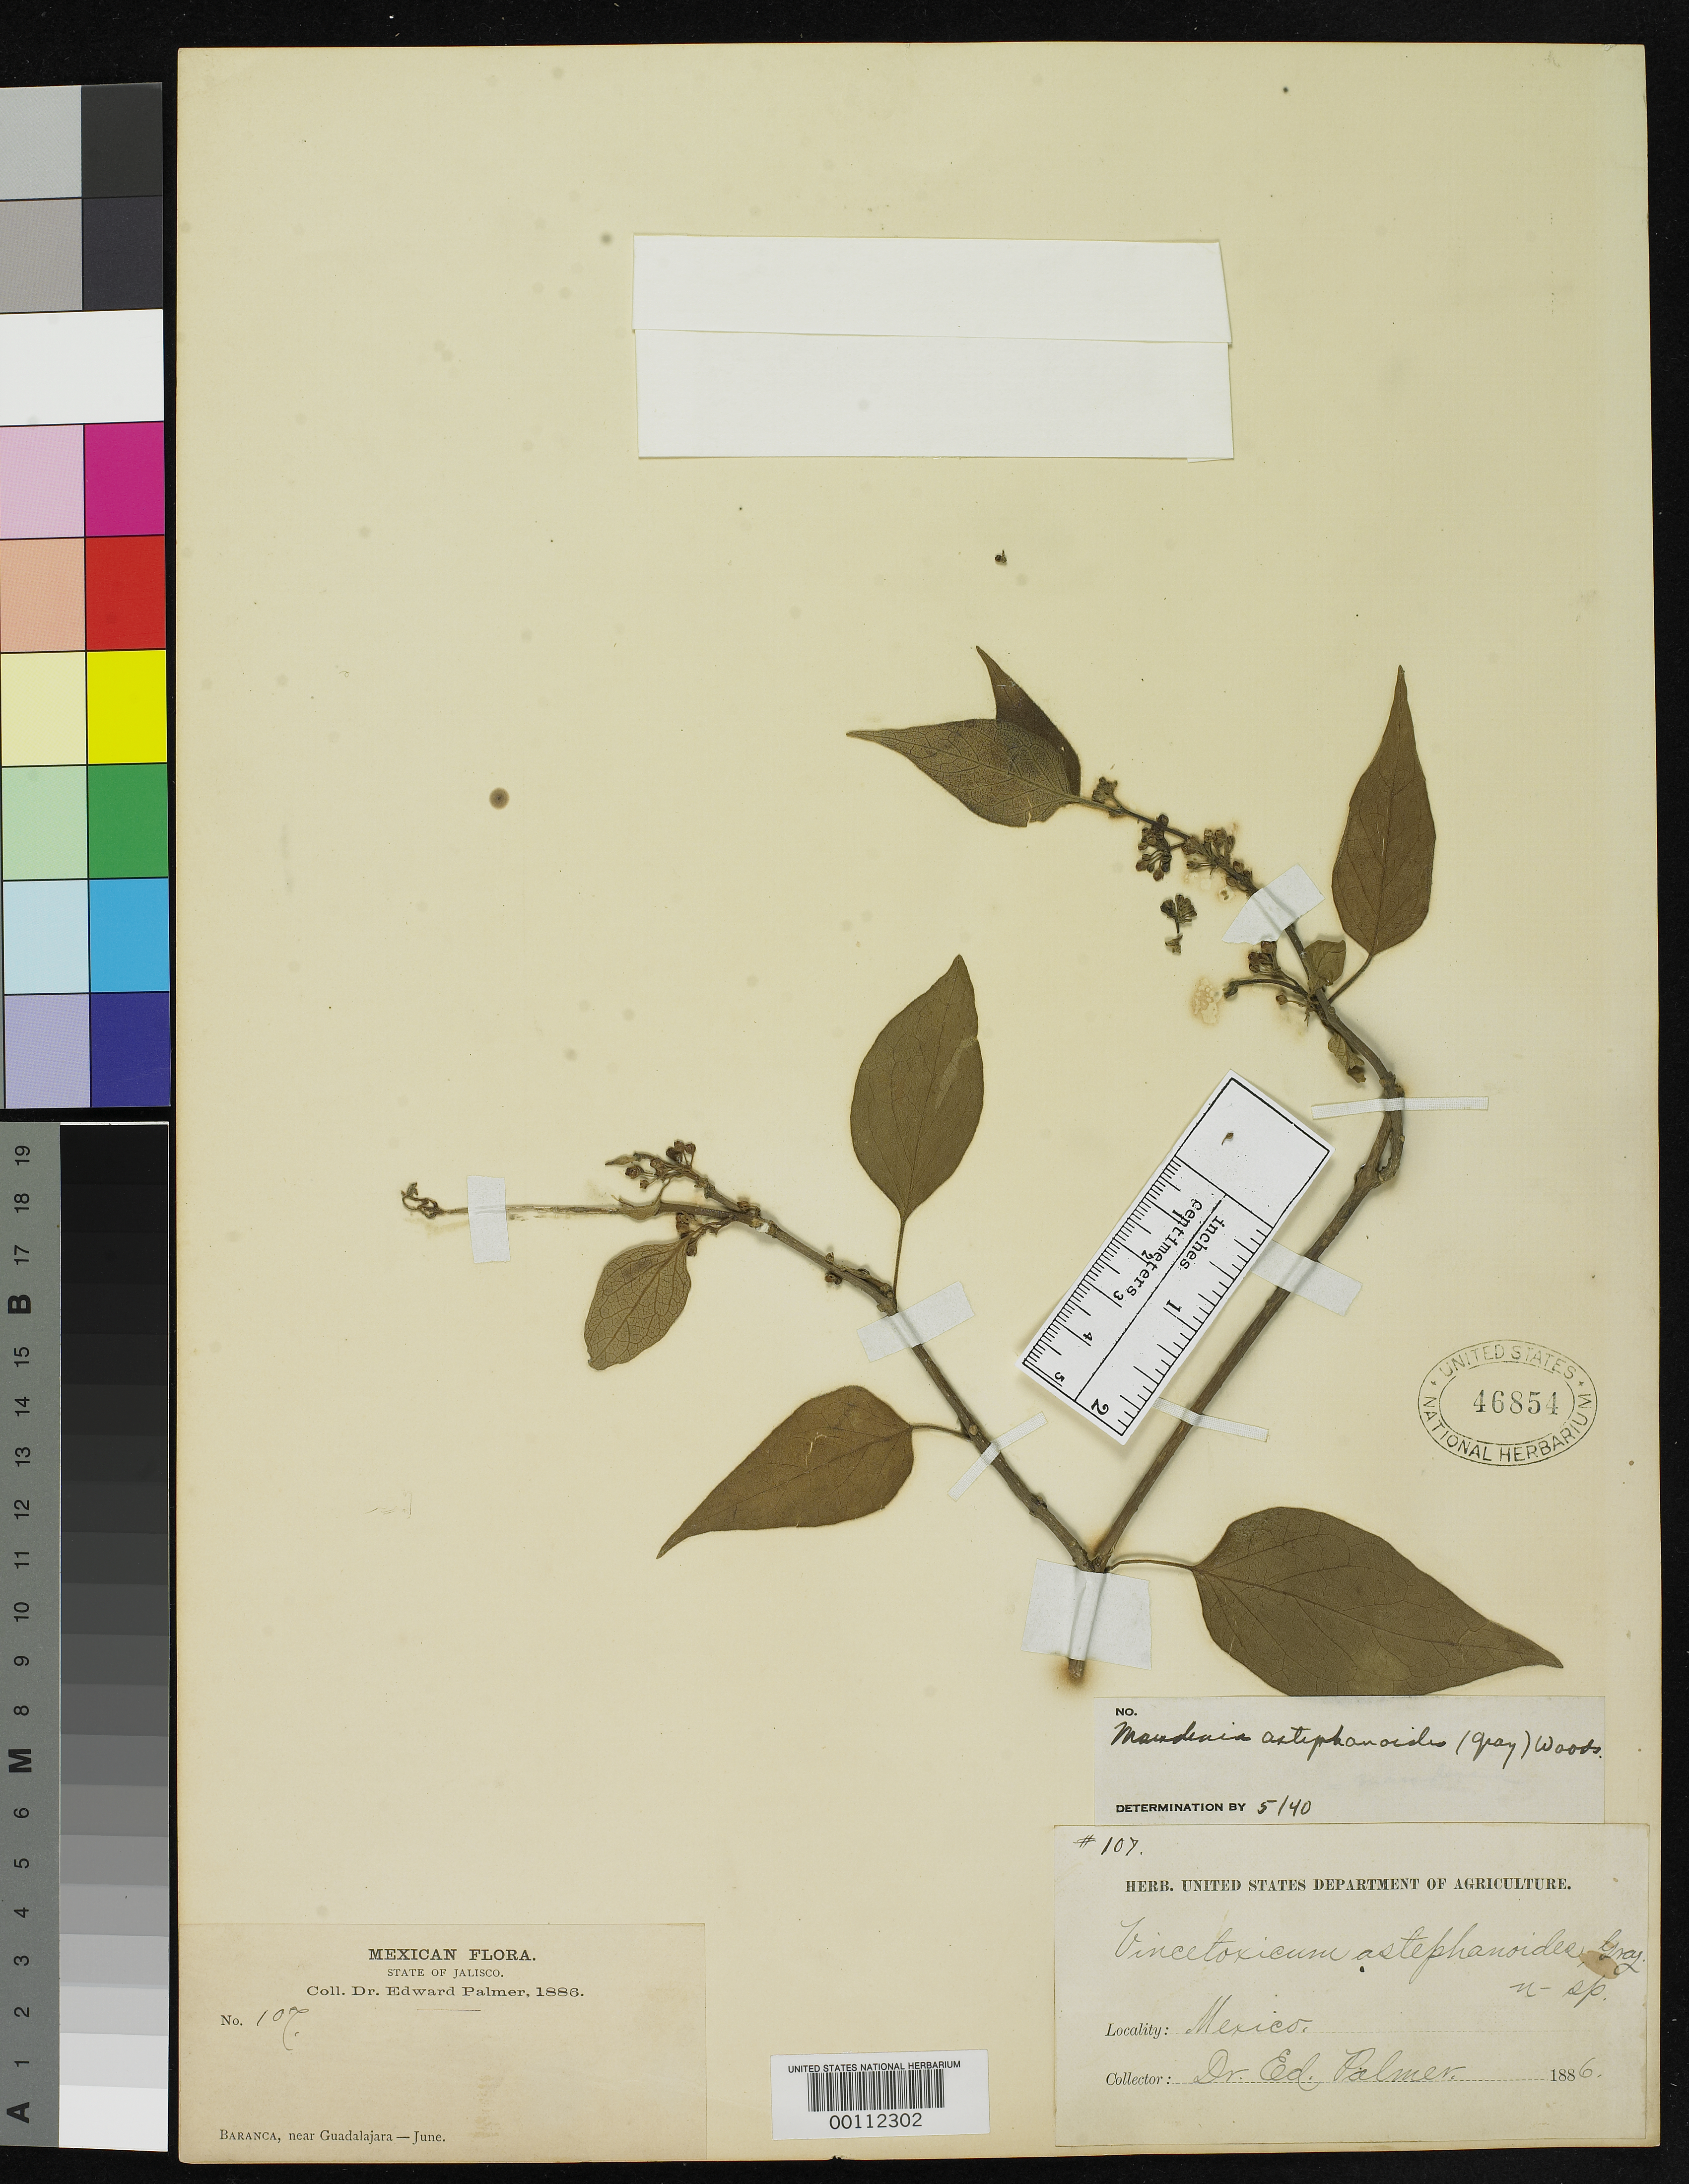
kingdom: Plantae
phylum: Tracheophyta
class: Magnoliopsida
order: Gentianales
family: Apocynaceae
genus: Vincetoxicum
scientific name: Vincetoxicum astephanoides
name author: A. Gray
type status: Isotype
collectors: E. Palmer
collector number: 107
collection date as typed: Jun 1886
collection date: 1886-06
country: Mexico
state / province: Jalisco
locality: Near Guadalajara.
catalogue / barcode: US 46854